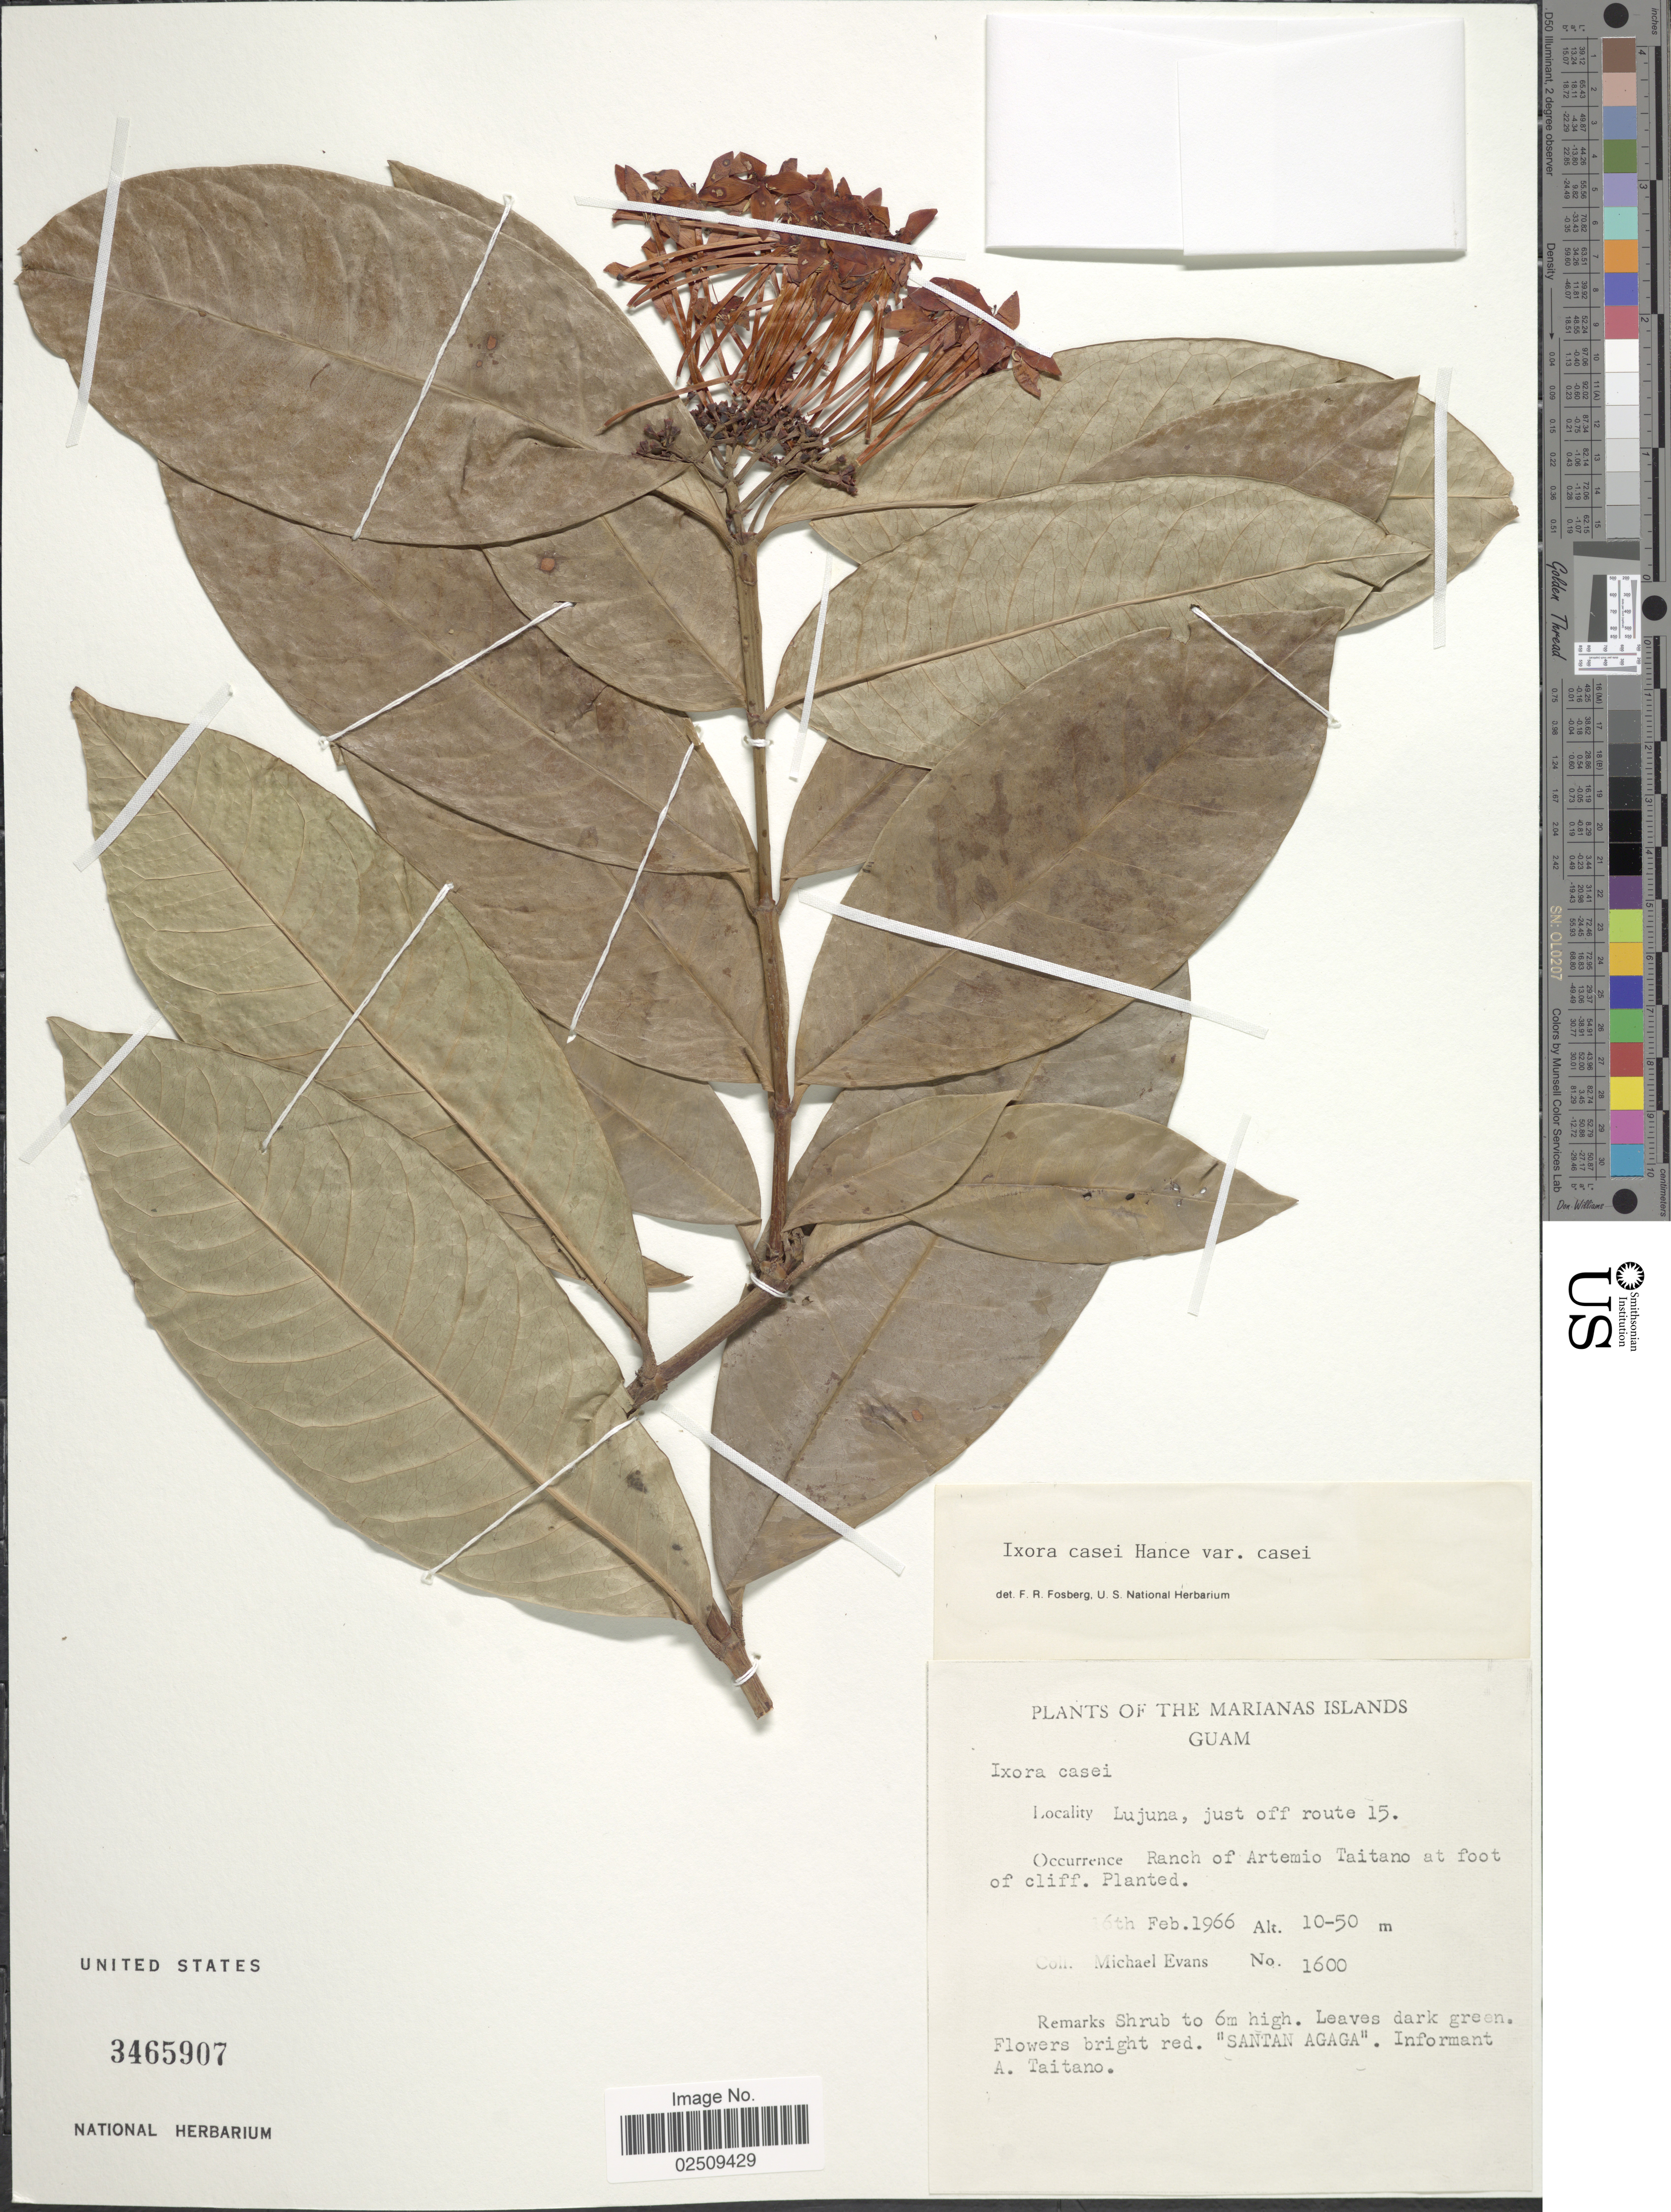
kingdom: Plantae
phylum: Tracheophyta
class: Magnoliopsida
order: Gentianales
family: Rubiaceae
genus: Ixora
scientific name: Ixora casei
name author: Hance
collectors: M. Evans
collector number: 1600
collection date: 1966-02-16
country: Guam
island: Guam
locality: The Marianas Islands, Lujuna, just off route 15, Ranch of Artemio Taitano at foot of cliff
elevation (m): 10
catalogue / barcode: US 3465907